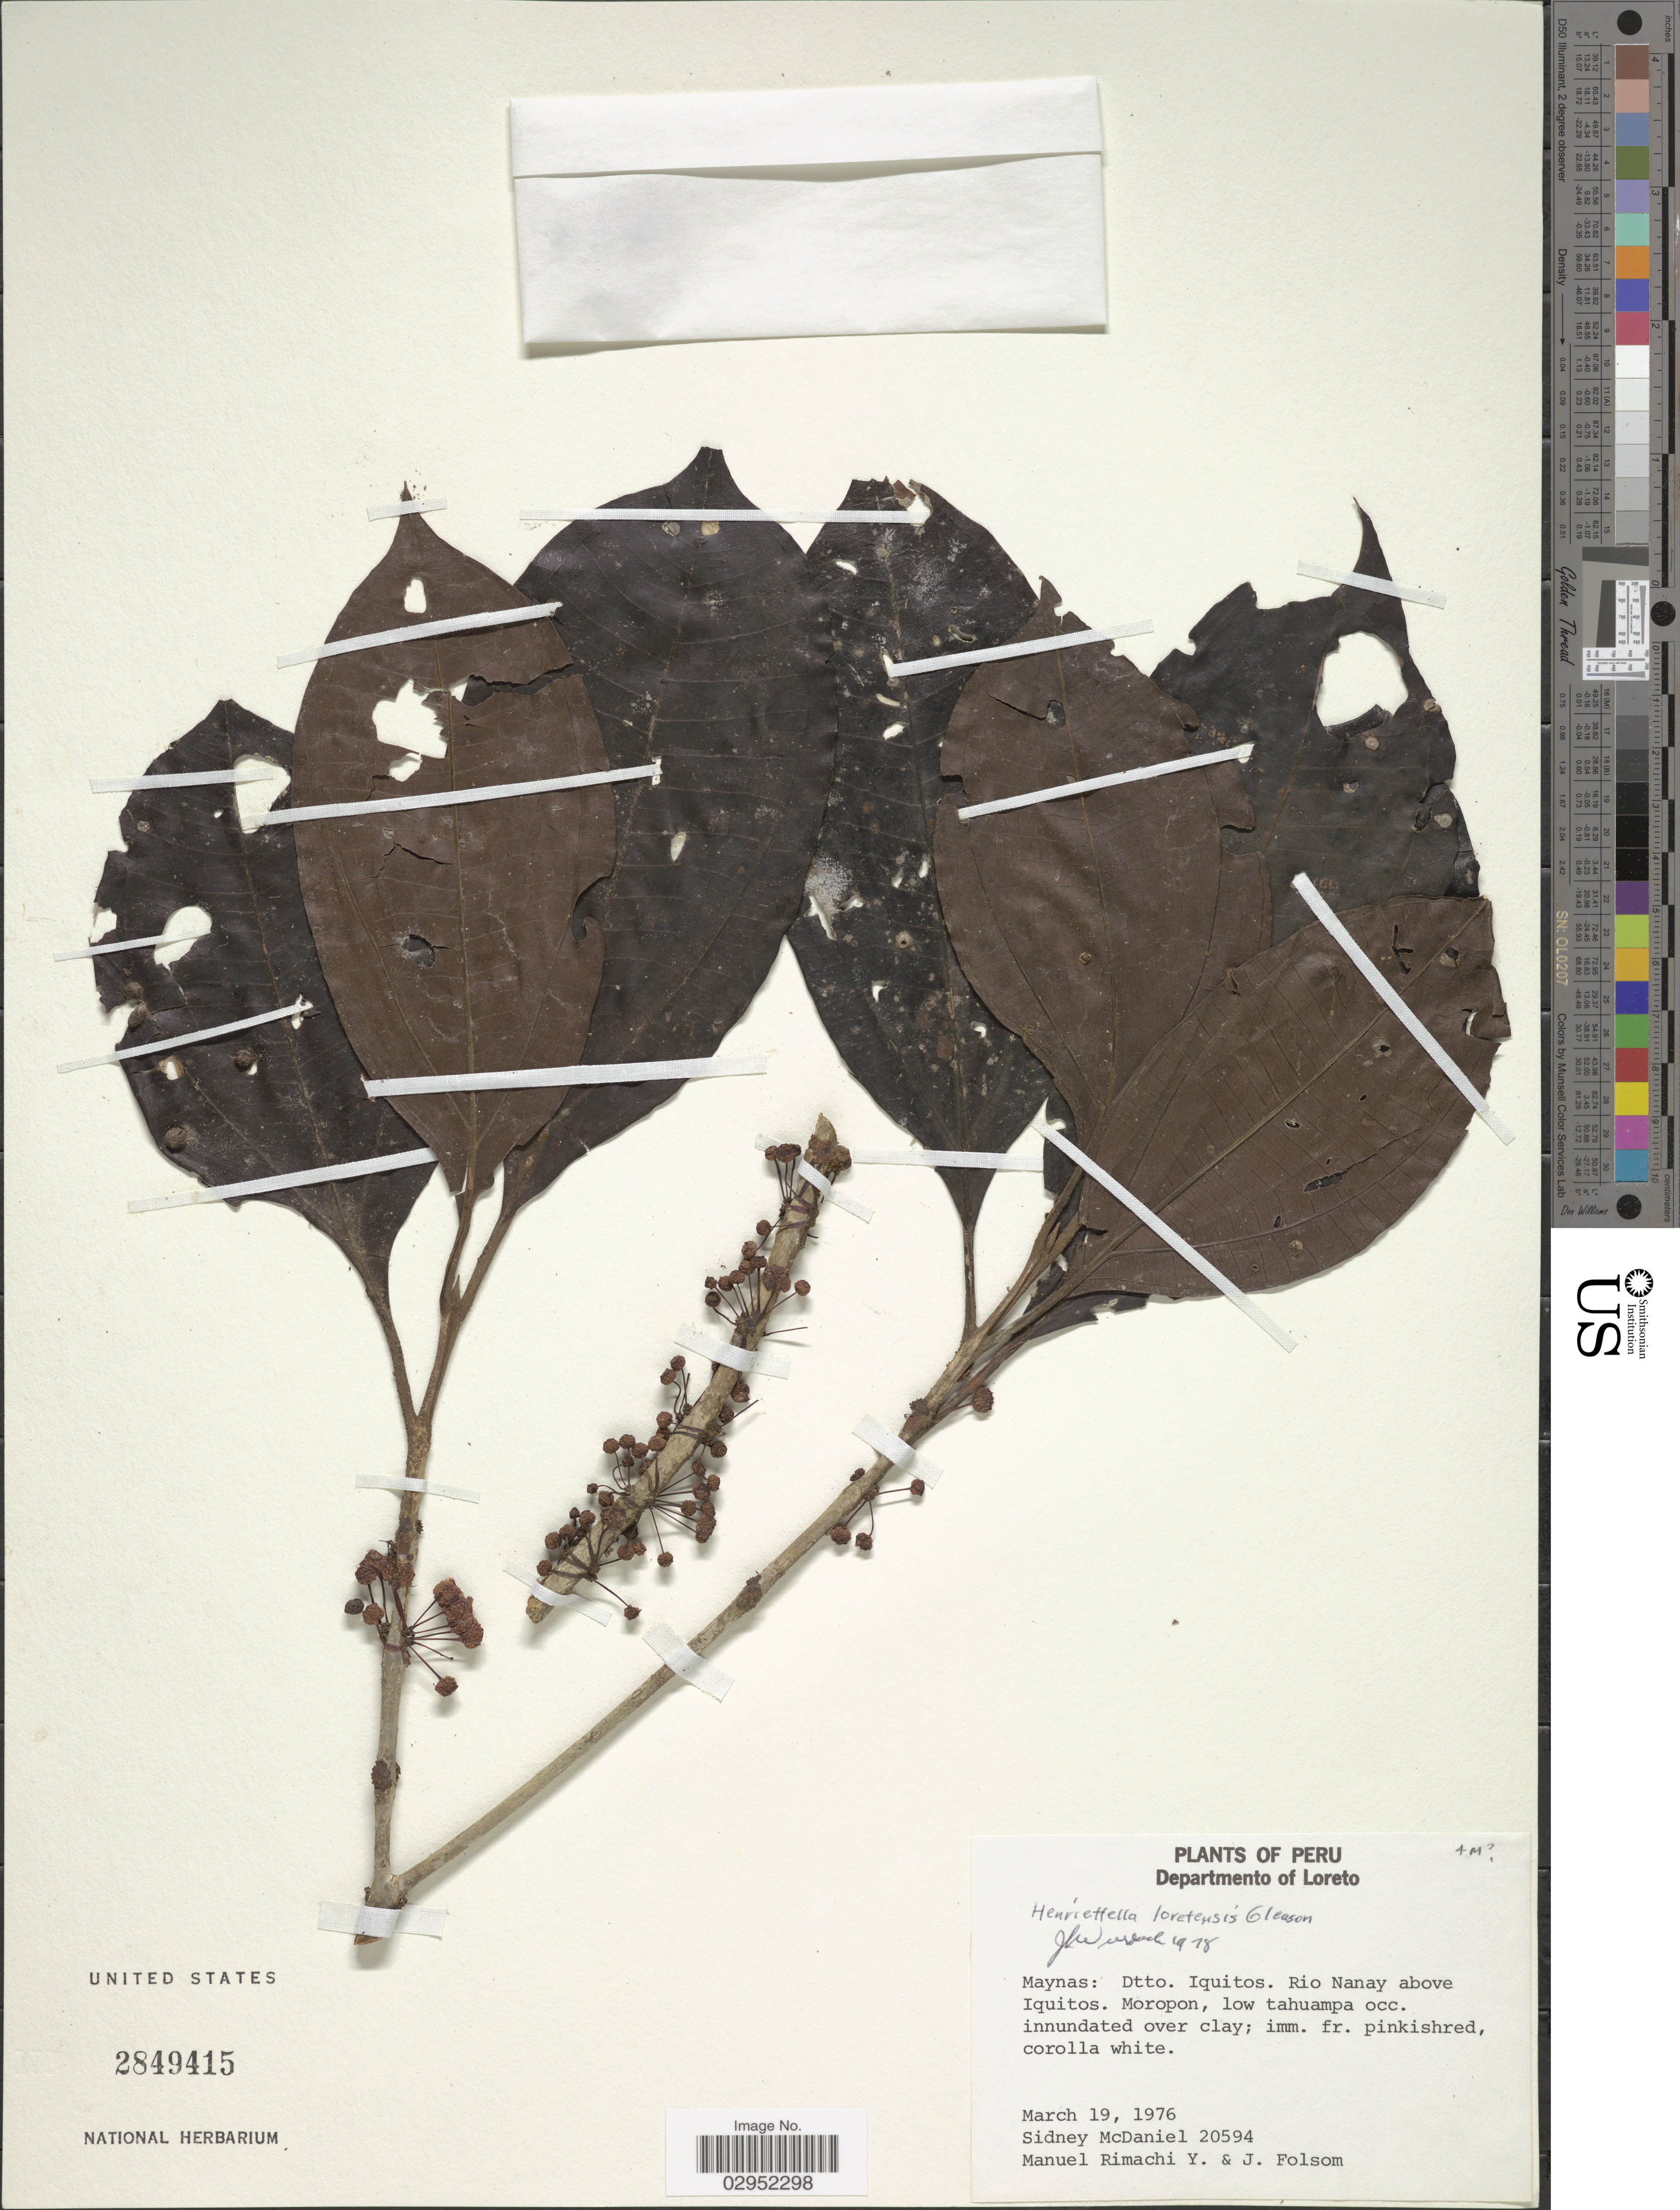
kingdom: Plantae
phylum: Tracheophyta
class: Magnoliopsida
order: Myrtales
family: Melastomataceae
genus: Henriettea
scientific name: Henriettea loretensis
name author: (Gleason) J.F. Macbr.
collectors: S. McDaniel, M. Rimachi Y. & J. Folsom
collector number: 20594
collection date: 1976-03-19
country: Peru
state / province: Loreto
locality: Departmento of Loreto. Maynas: Dtto. Iquitos. Rio Nanay above Iquitos. Moropon, low tahuampa occ. innundated over clay.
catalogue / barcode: US 2849415